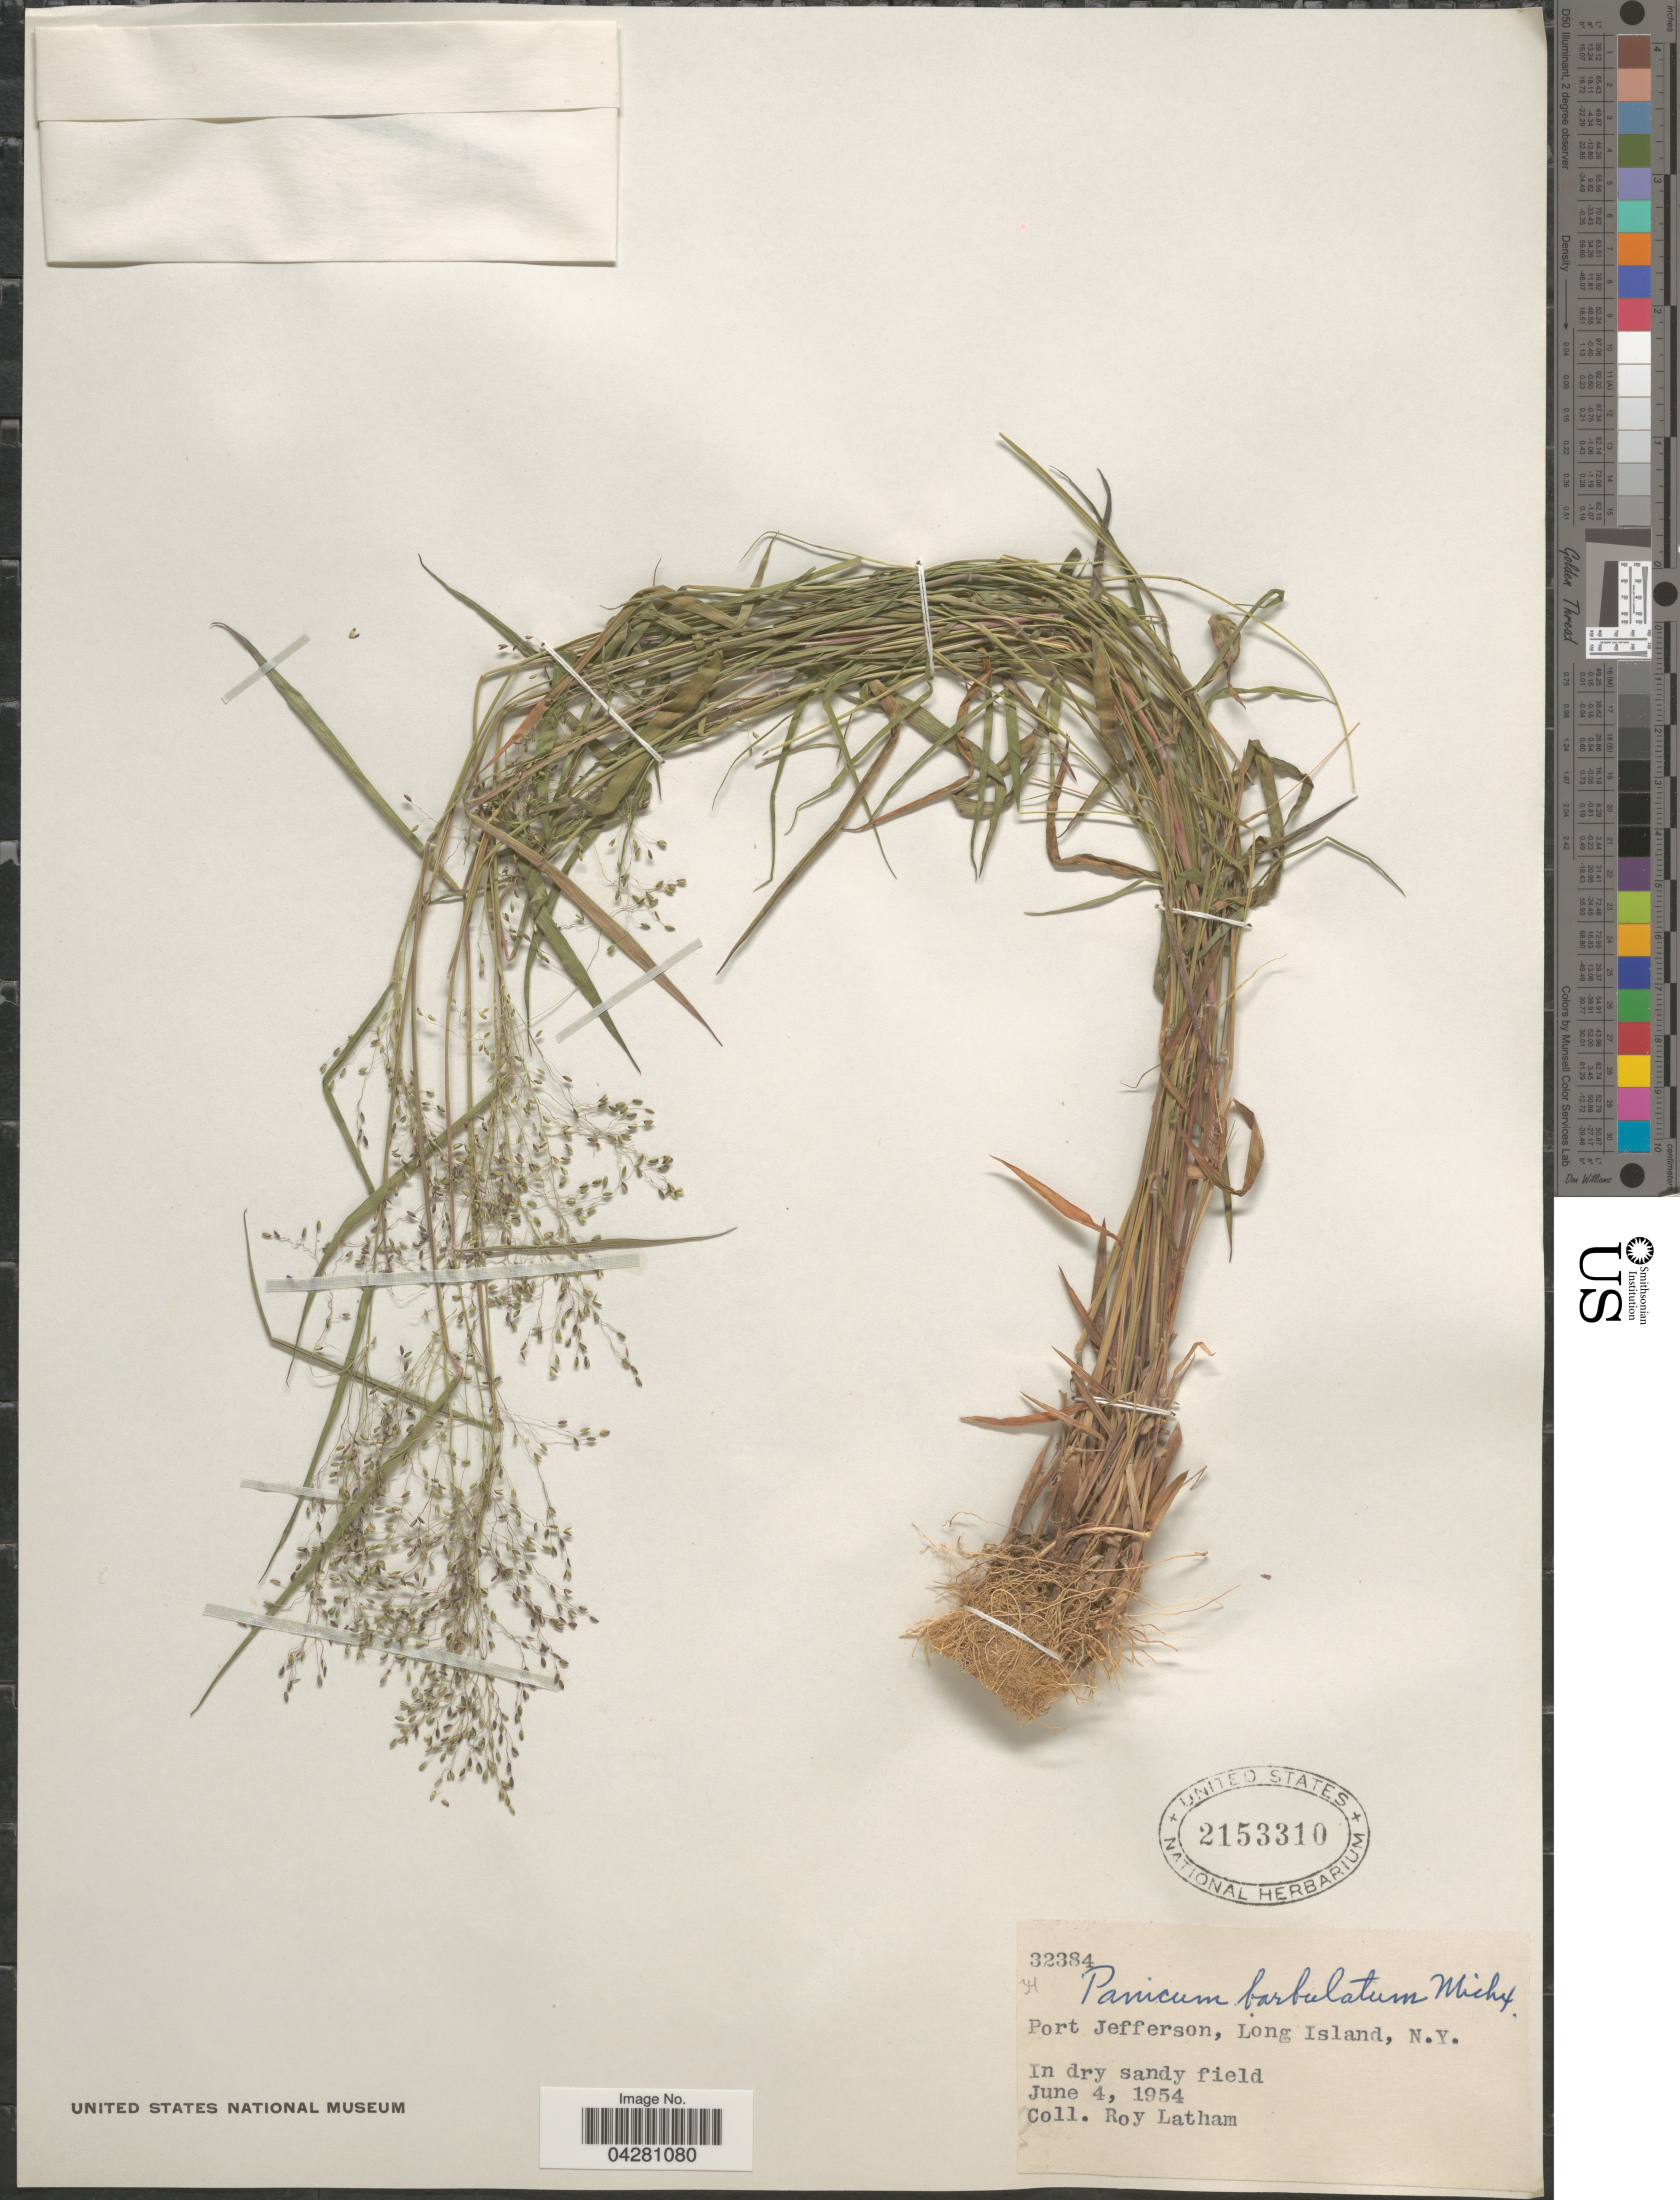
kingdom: Plantae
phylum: Tracheophyta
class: Liliopsida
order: Poales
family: Poaceae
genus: Dichanthelium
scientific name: Dichanthelium dichotomum var. dichotomum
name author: (L.) Gould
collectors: R. Latham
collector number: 32384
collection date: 1954-06-04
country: United States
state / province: New York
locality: Port Jefferson, Long Island.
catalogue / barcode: US 2153310